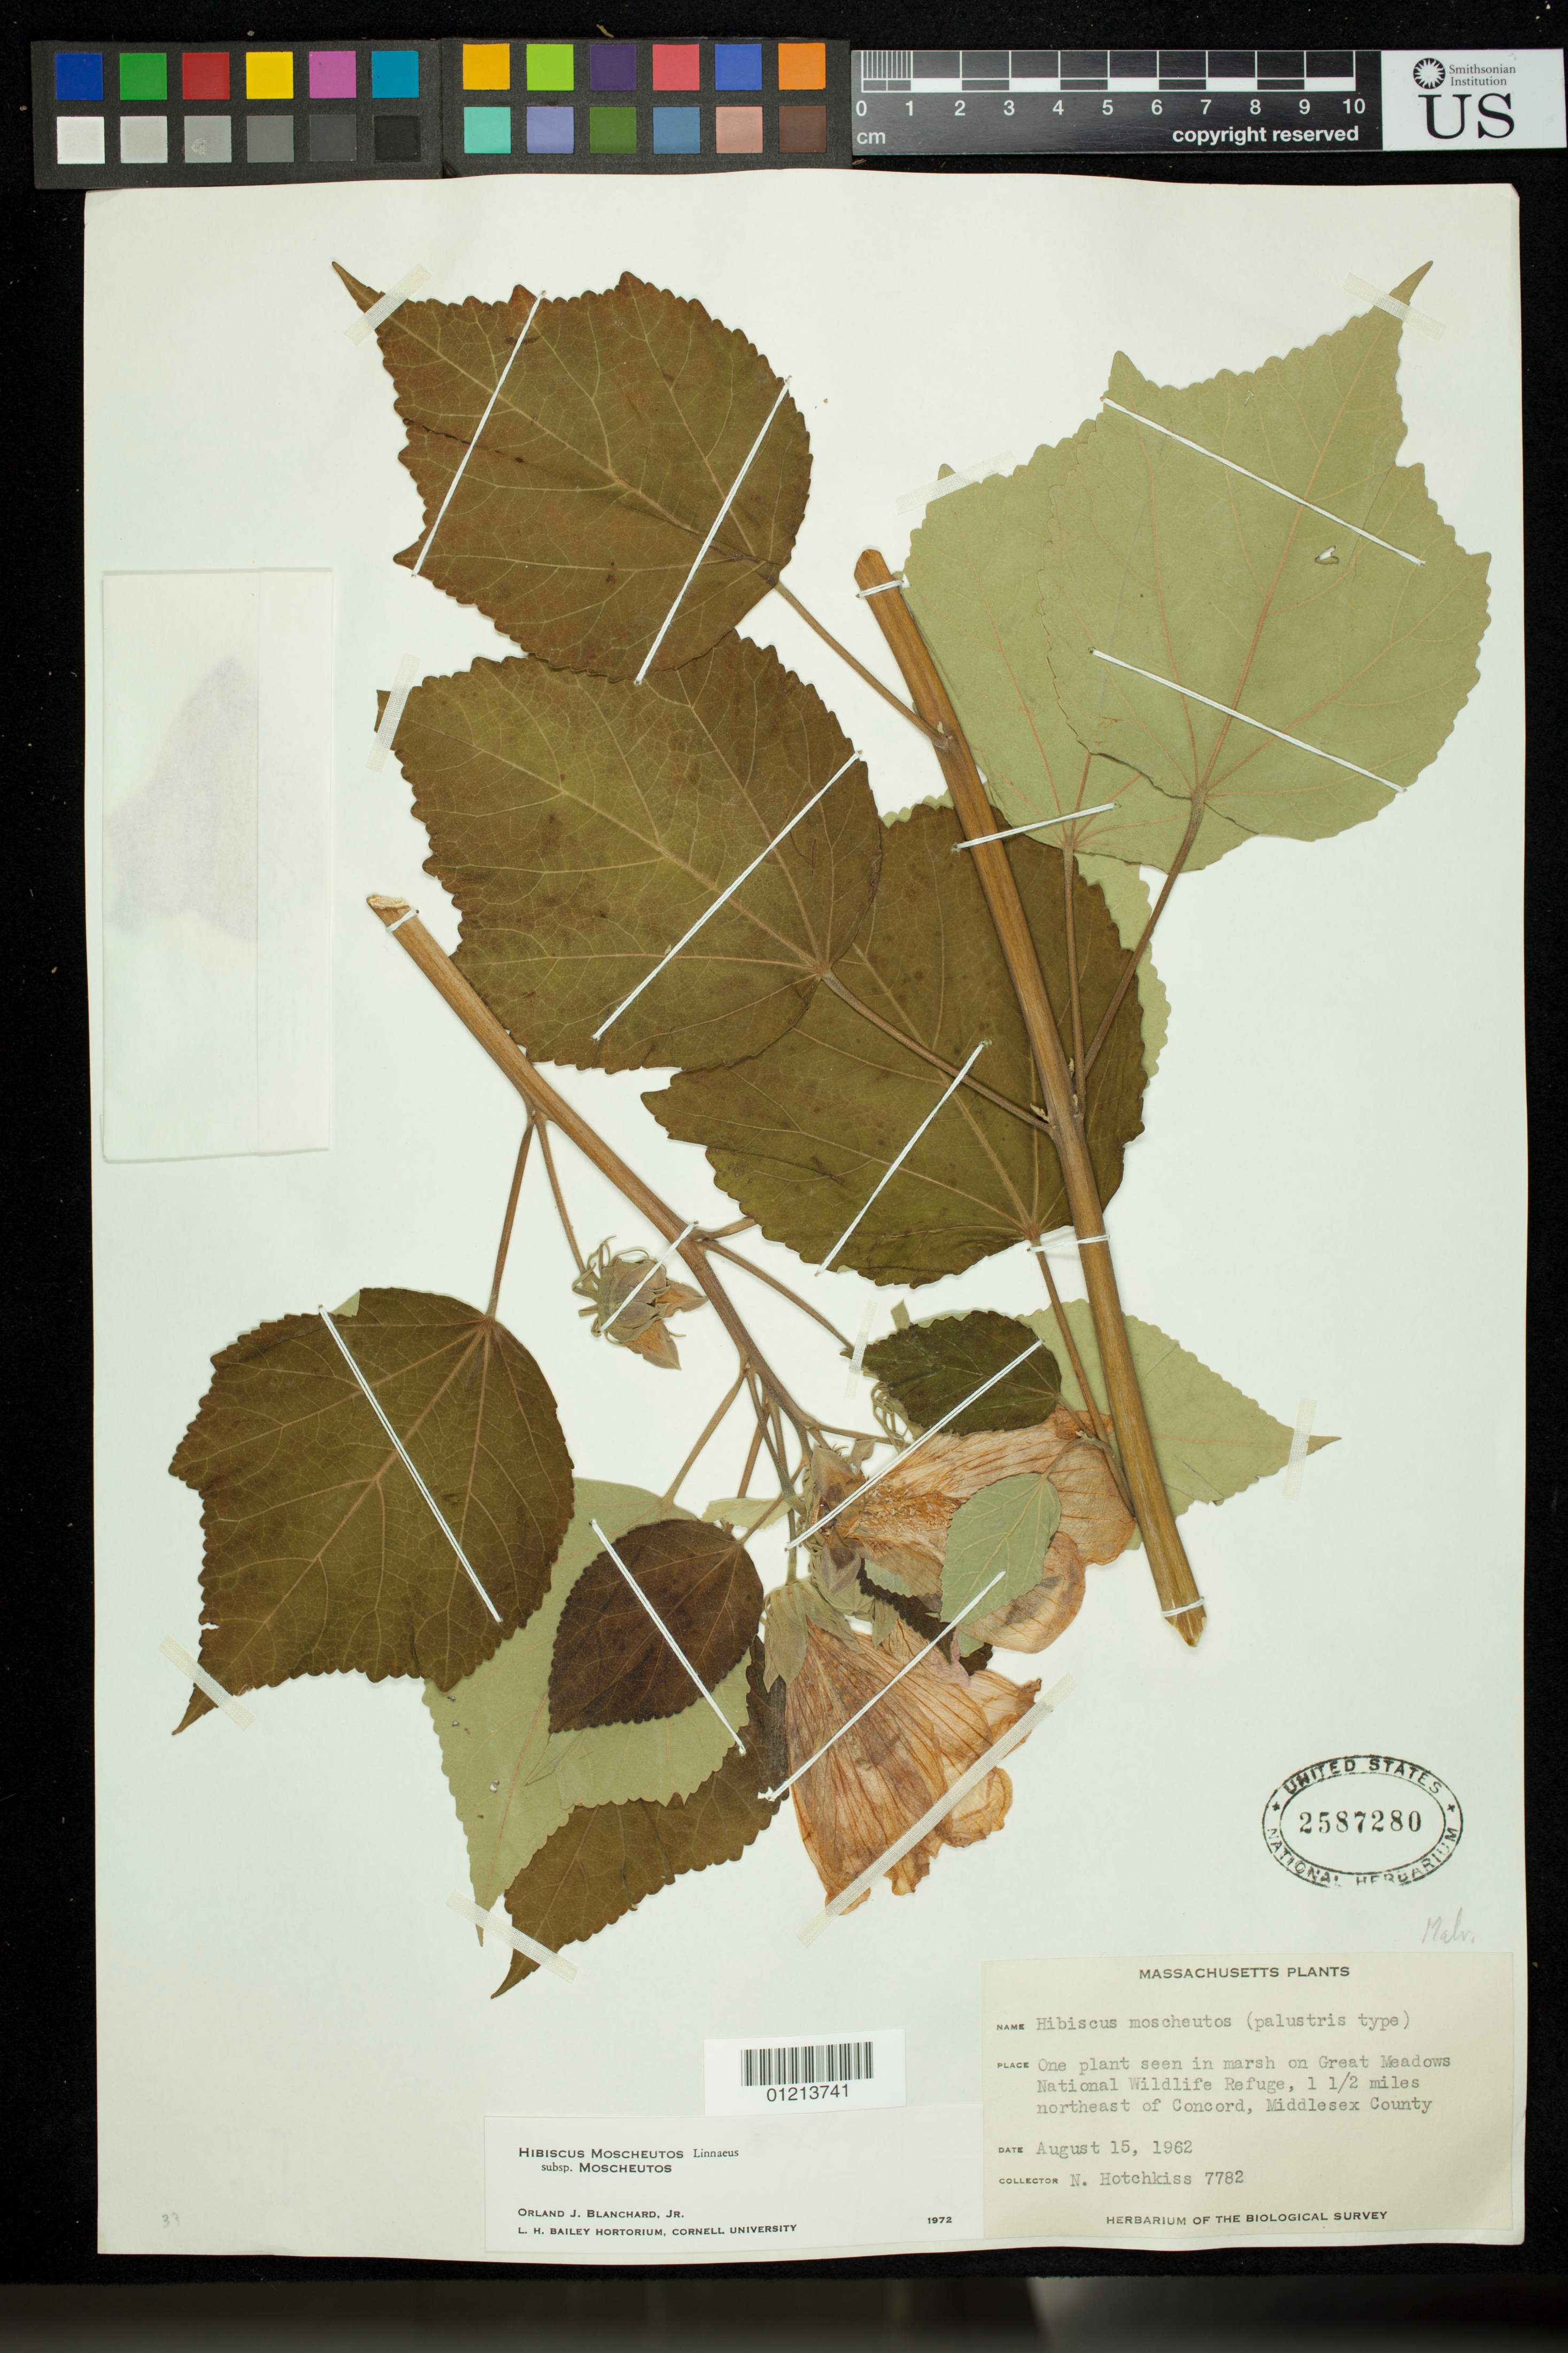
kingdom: Plantae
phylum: Tracheophyta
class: Magnoliopsida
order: Malvales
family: Malvaceae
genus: Hibiscus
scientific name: Hibiscus moscheutos subsp. moscheutos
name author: L.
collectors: N. Hotchkiss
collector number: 7782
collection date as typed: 15 Aug 1962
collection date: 1962-08-15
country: United States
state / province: Massachusetts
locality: Massachusetts: One plant seen in marsh on Great Meadows National Wildlife Refuge, 1 1/2 miles northeast of Concord, Middesex County.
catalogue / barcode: US 2587280